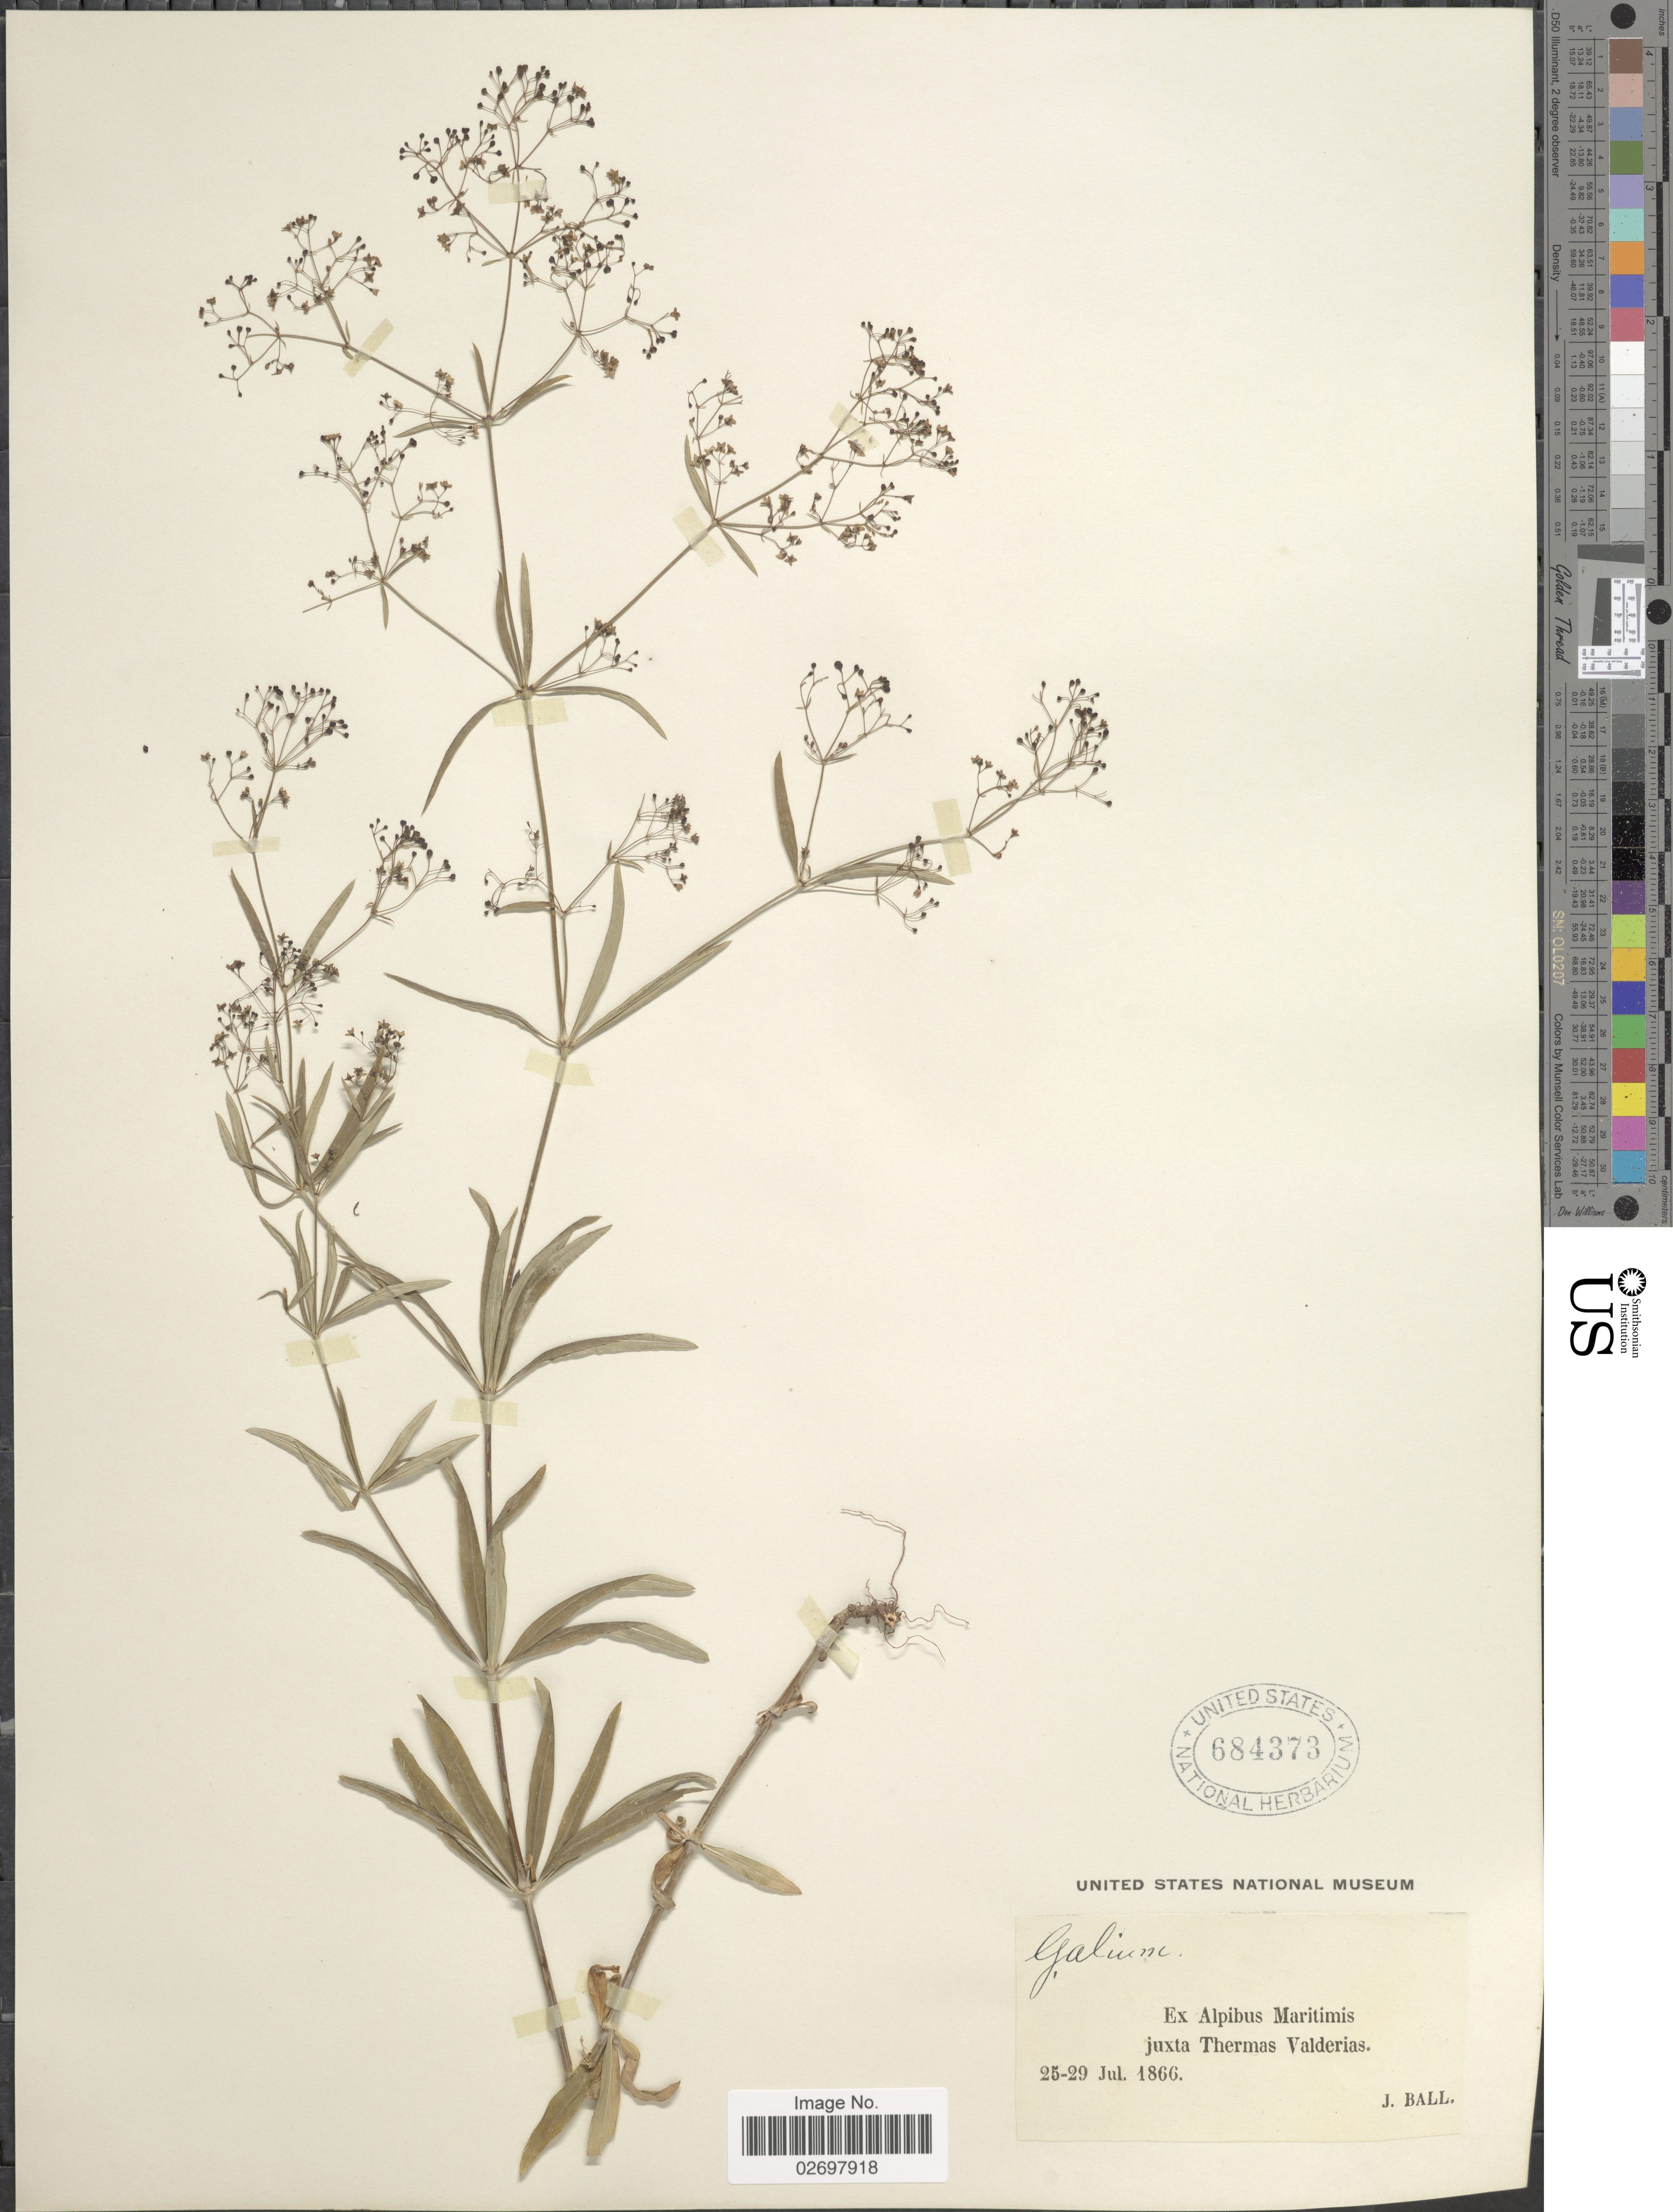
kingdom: Plantae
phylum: Tracheophyta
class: Magnoliopsida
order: Gentianales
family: Rubiaceae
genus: Galium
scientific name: Galium sp.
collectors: J. Ball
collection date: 1866-07-25/1866-07-29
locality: Ex Alpibus Maritimis juxta Thermas Valderias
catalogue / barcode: US 684373